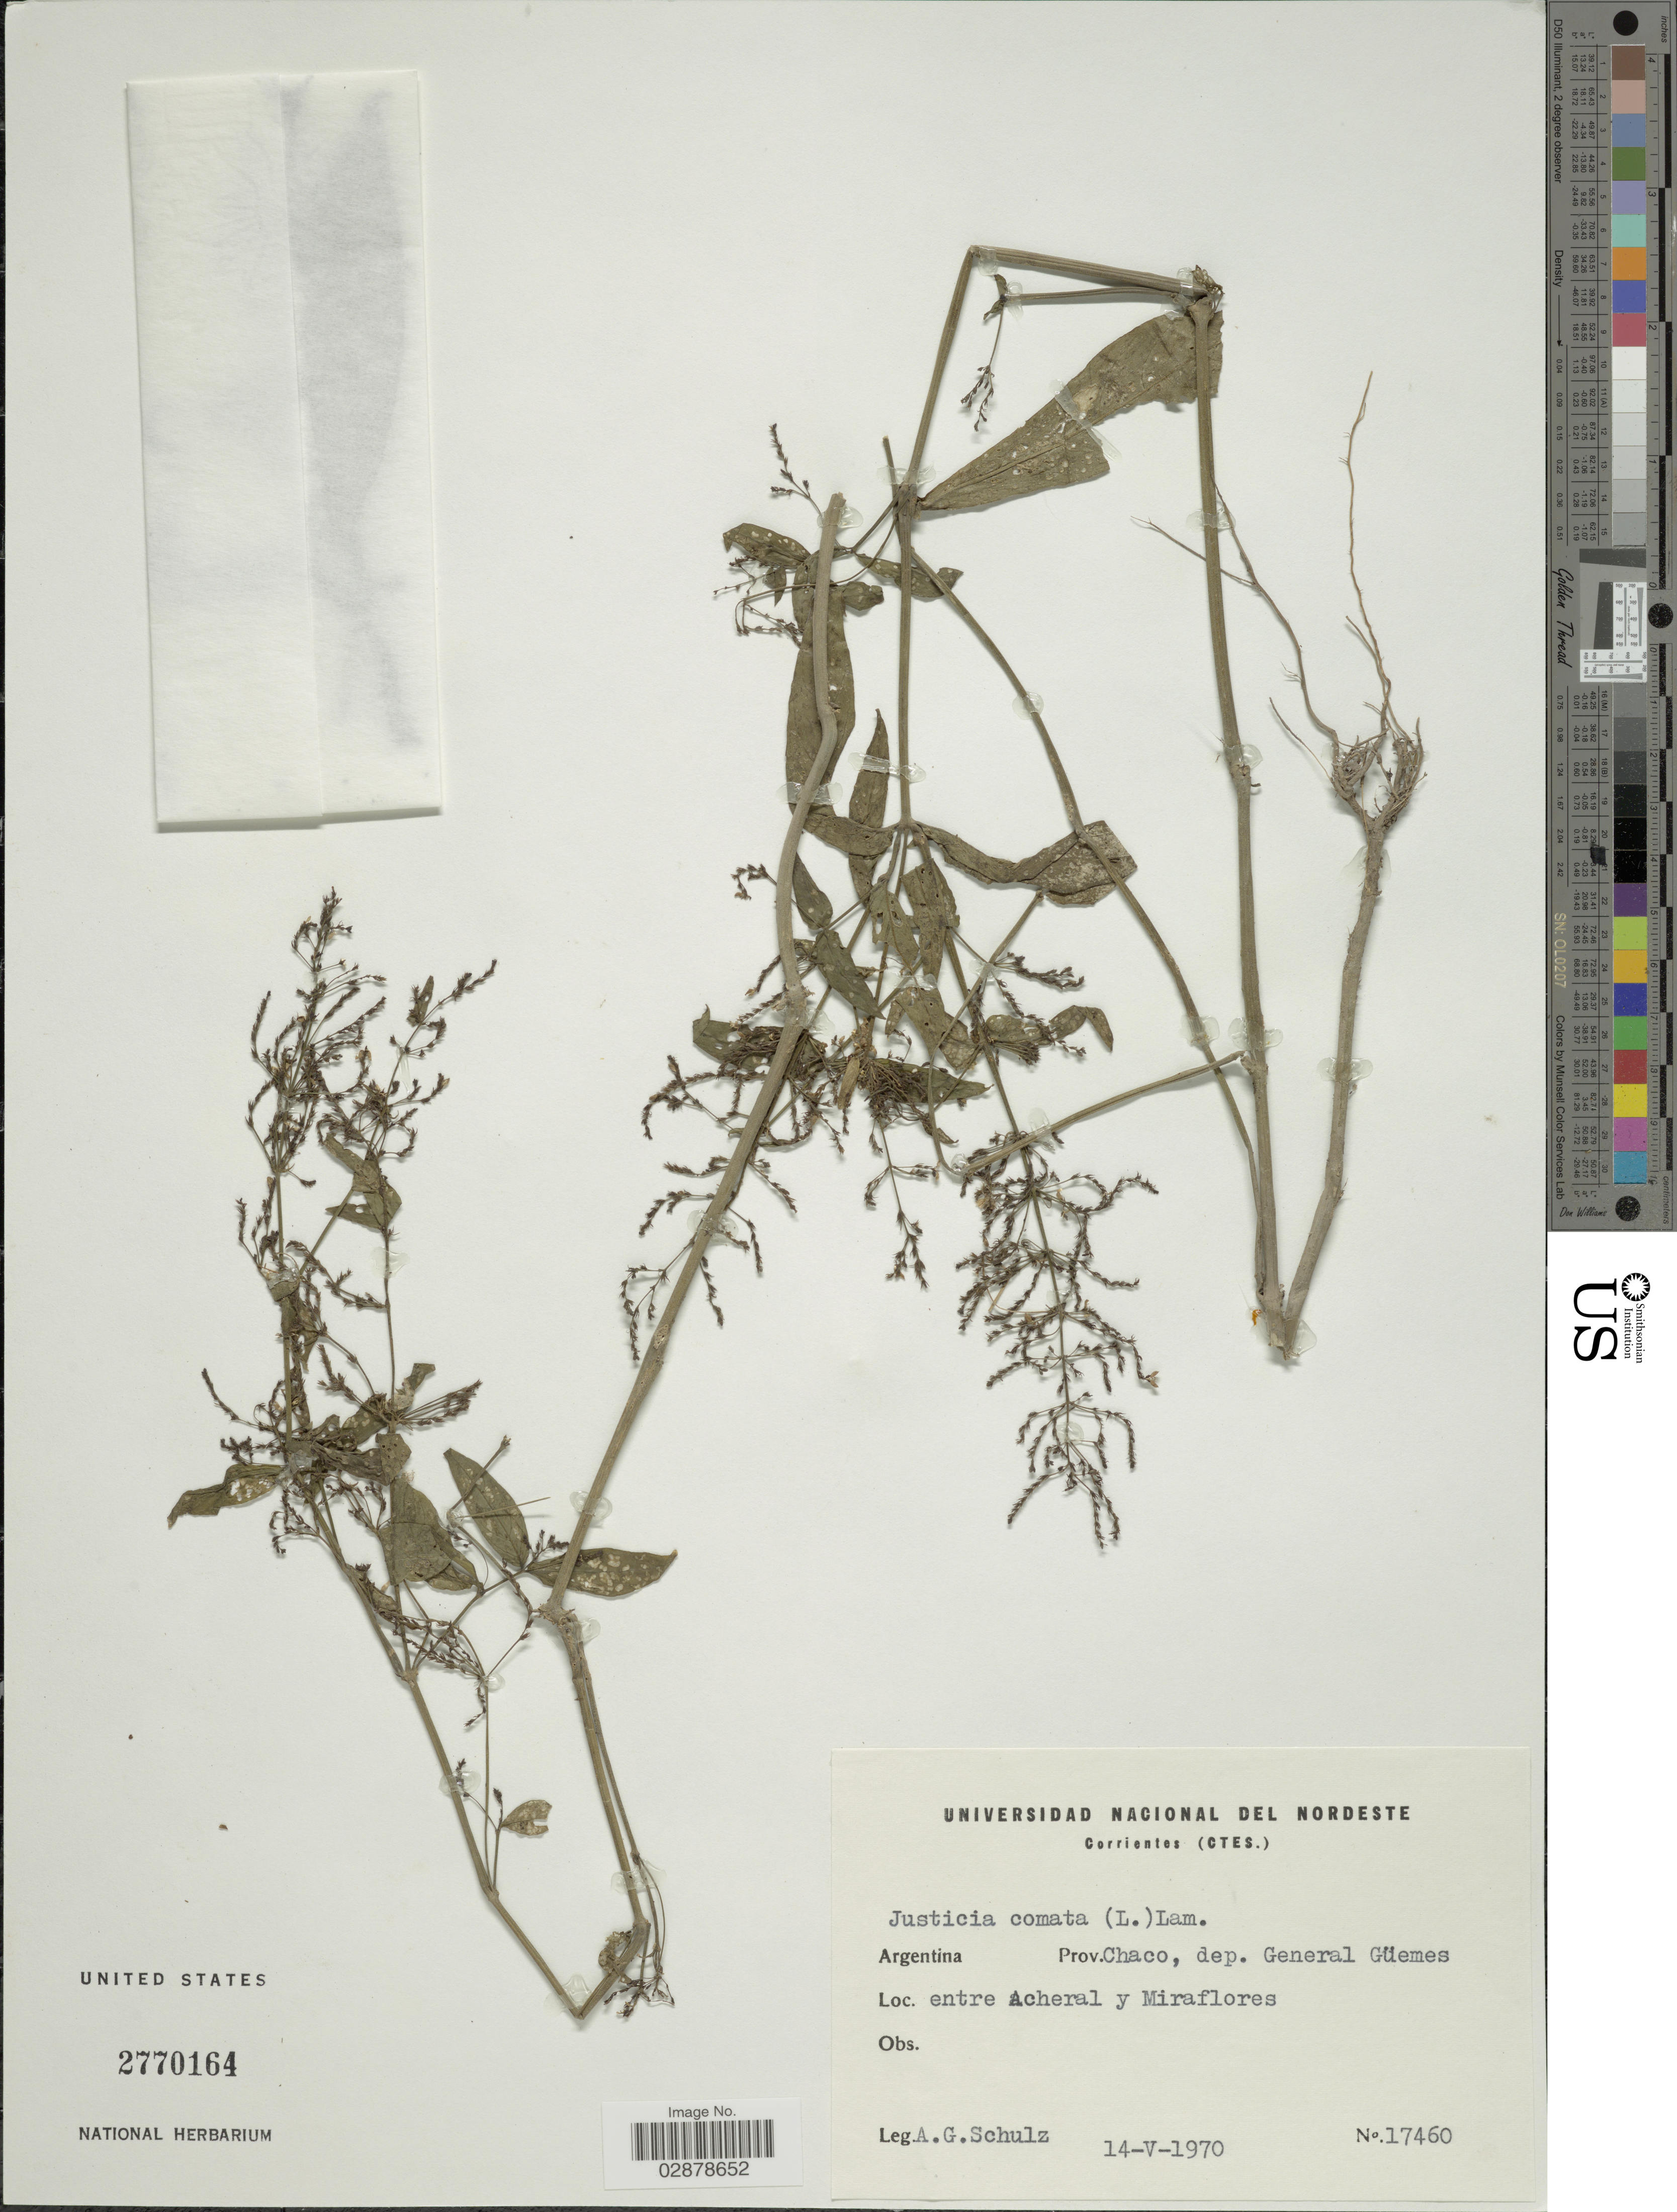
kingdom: Plantae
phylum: Tracheophyta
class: Magnoliopsida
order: Lamiales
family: Acanthaceae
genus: Justicia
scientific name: Justicia comata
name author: (L.) Lam.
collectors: A. G. Schulz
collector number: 17460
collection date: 1970-05-14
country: Argentina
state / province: Chaco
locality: dep. General Güemes, entre Acheral y Miraflores.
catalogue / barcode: US 2770164